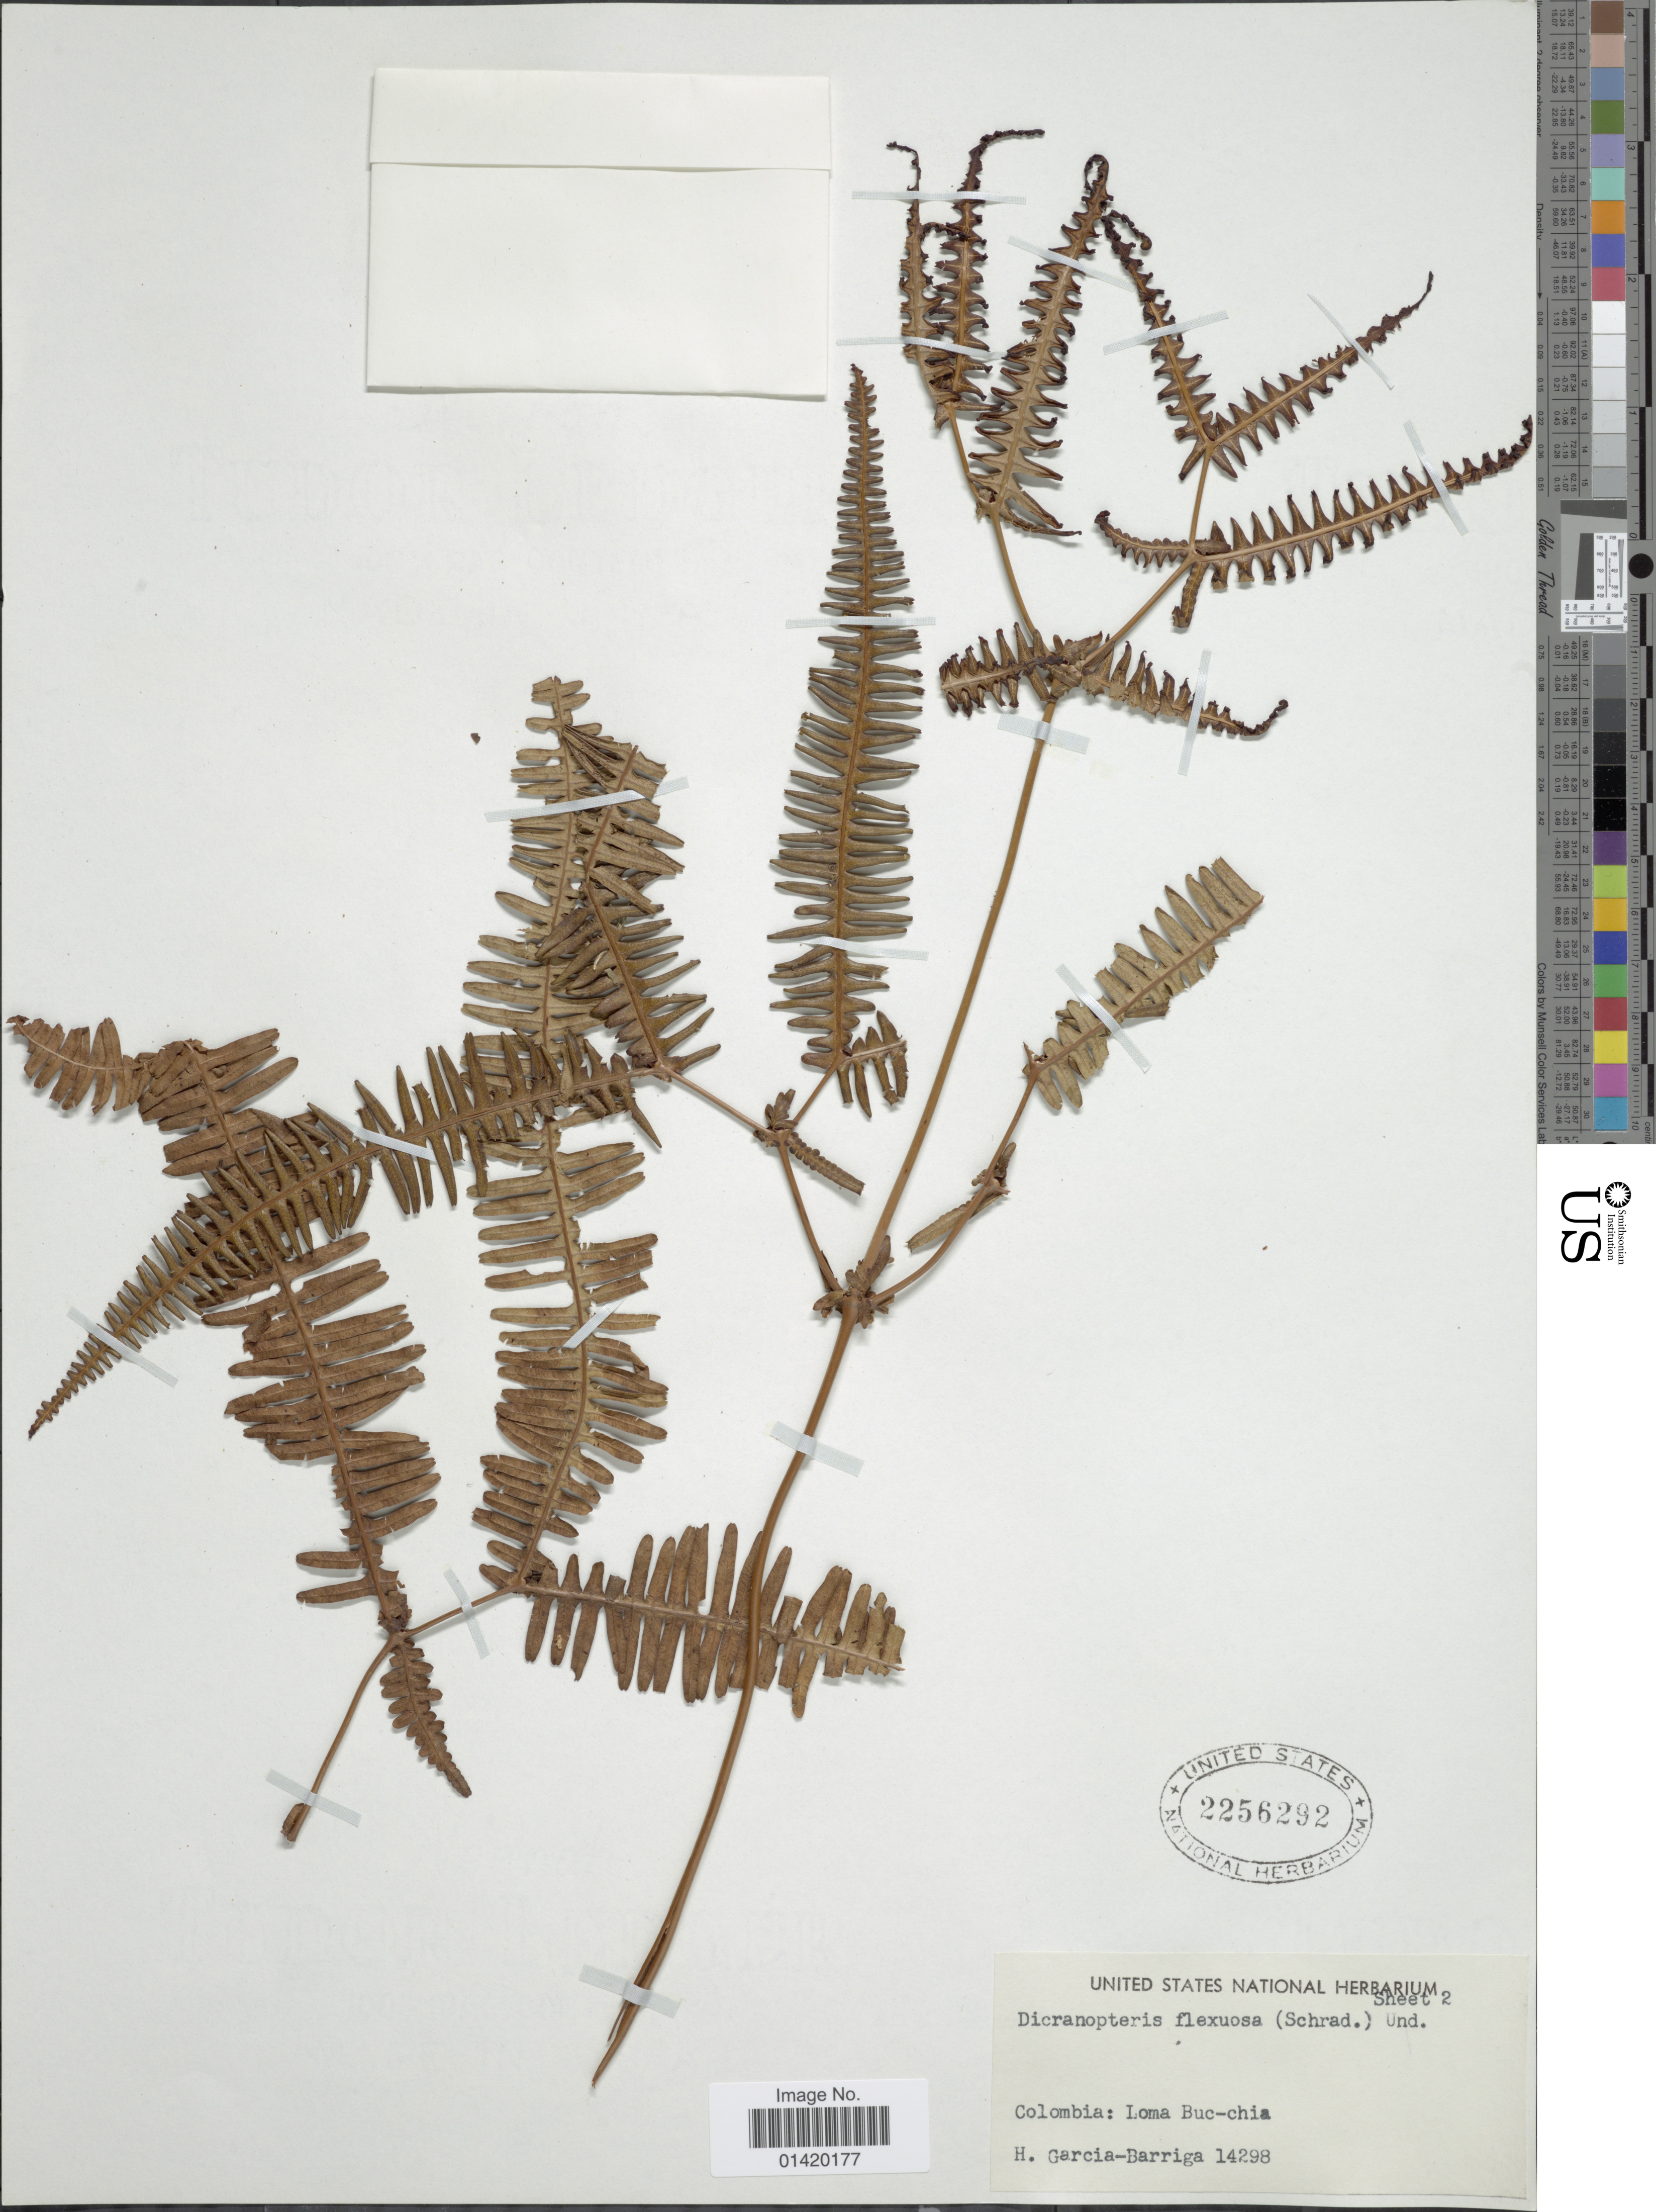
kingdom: Plantae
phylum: Tracheophyta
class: Polypodiopsida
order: Gleicheniales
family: Gleicheniaceae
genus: Dicranopteris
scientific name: Dicranopteris flexuosa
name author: (Schrad.) Underw.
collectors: H. García Barriga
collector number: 14298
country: Colombia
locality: Loma Buc-chia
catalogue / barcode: US 2256292